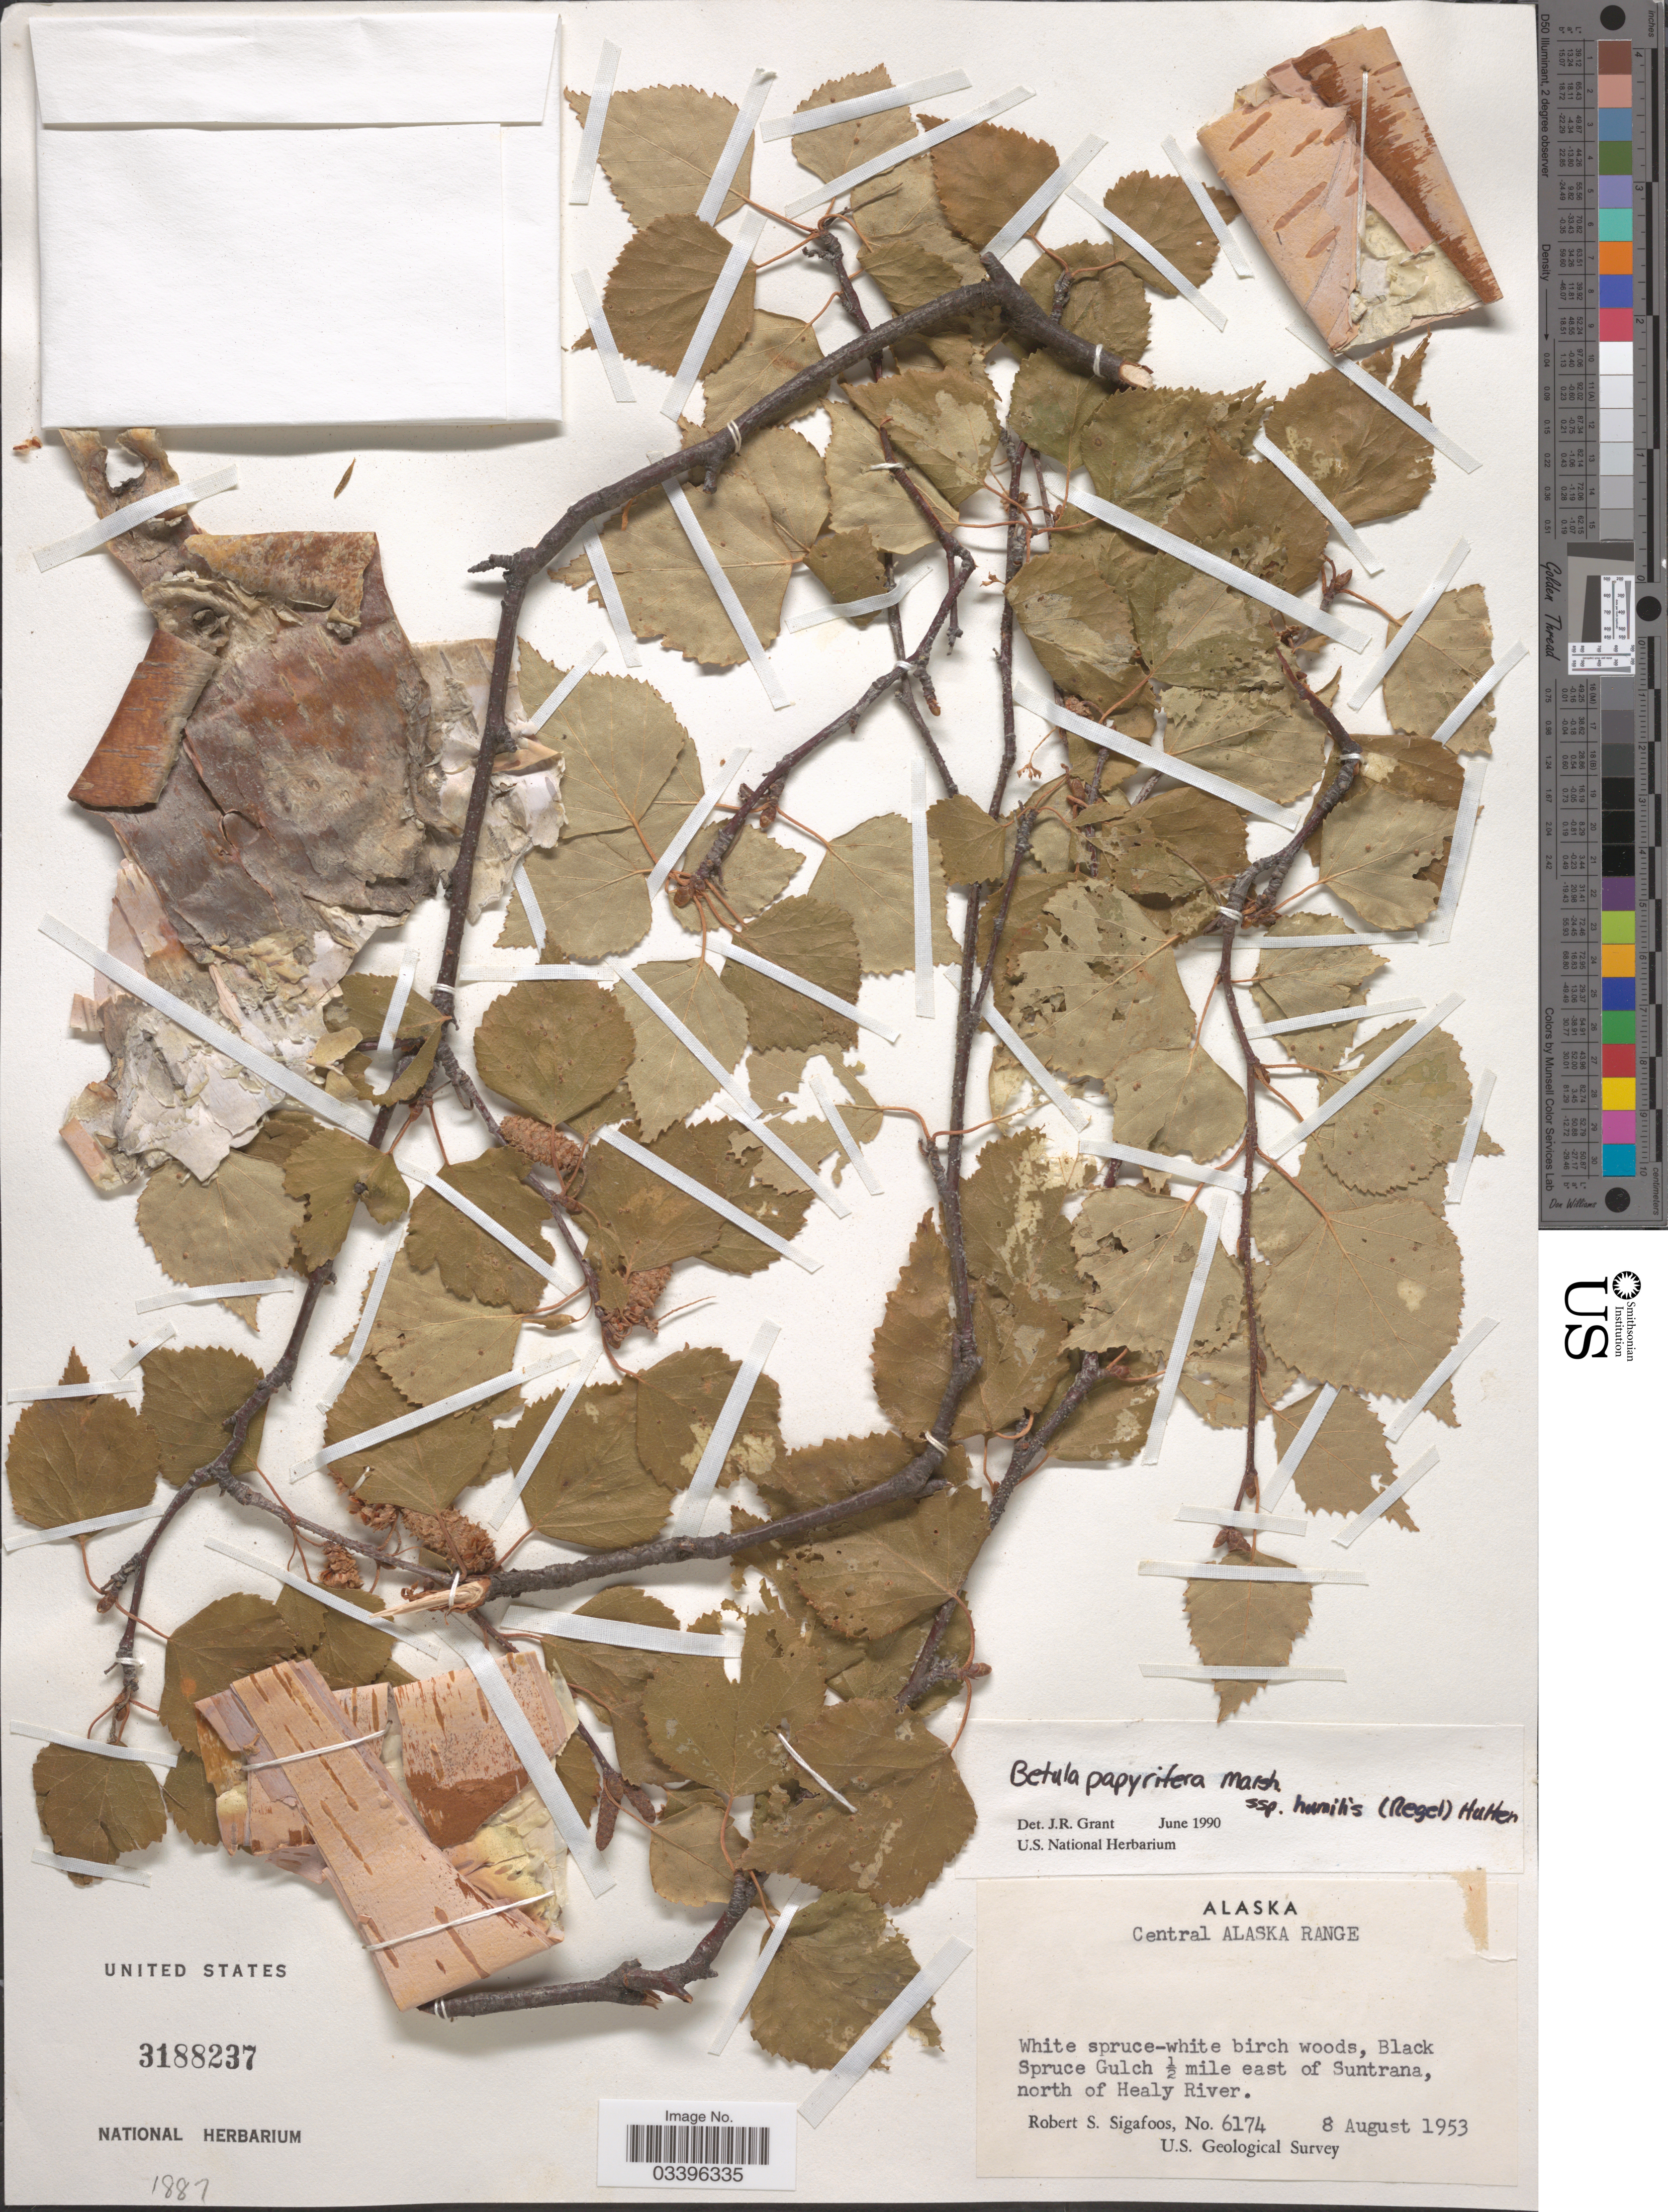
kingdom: Plantae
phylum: Tracheophyta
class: Magnoliopsida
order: Fagales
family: Betulaceae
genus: Betula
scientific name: Betula papyrifera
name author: Marshall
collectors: R. Sigafoos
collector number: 6174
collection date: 1953-08-08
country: United States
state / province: Alaska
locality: Central Alaska Range. Black Spruce Gulch ½ mile east of Suntrana, north of Healy River.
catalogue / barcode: US 3188237